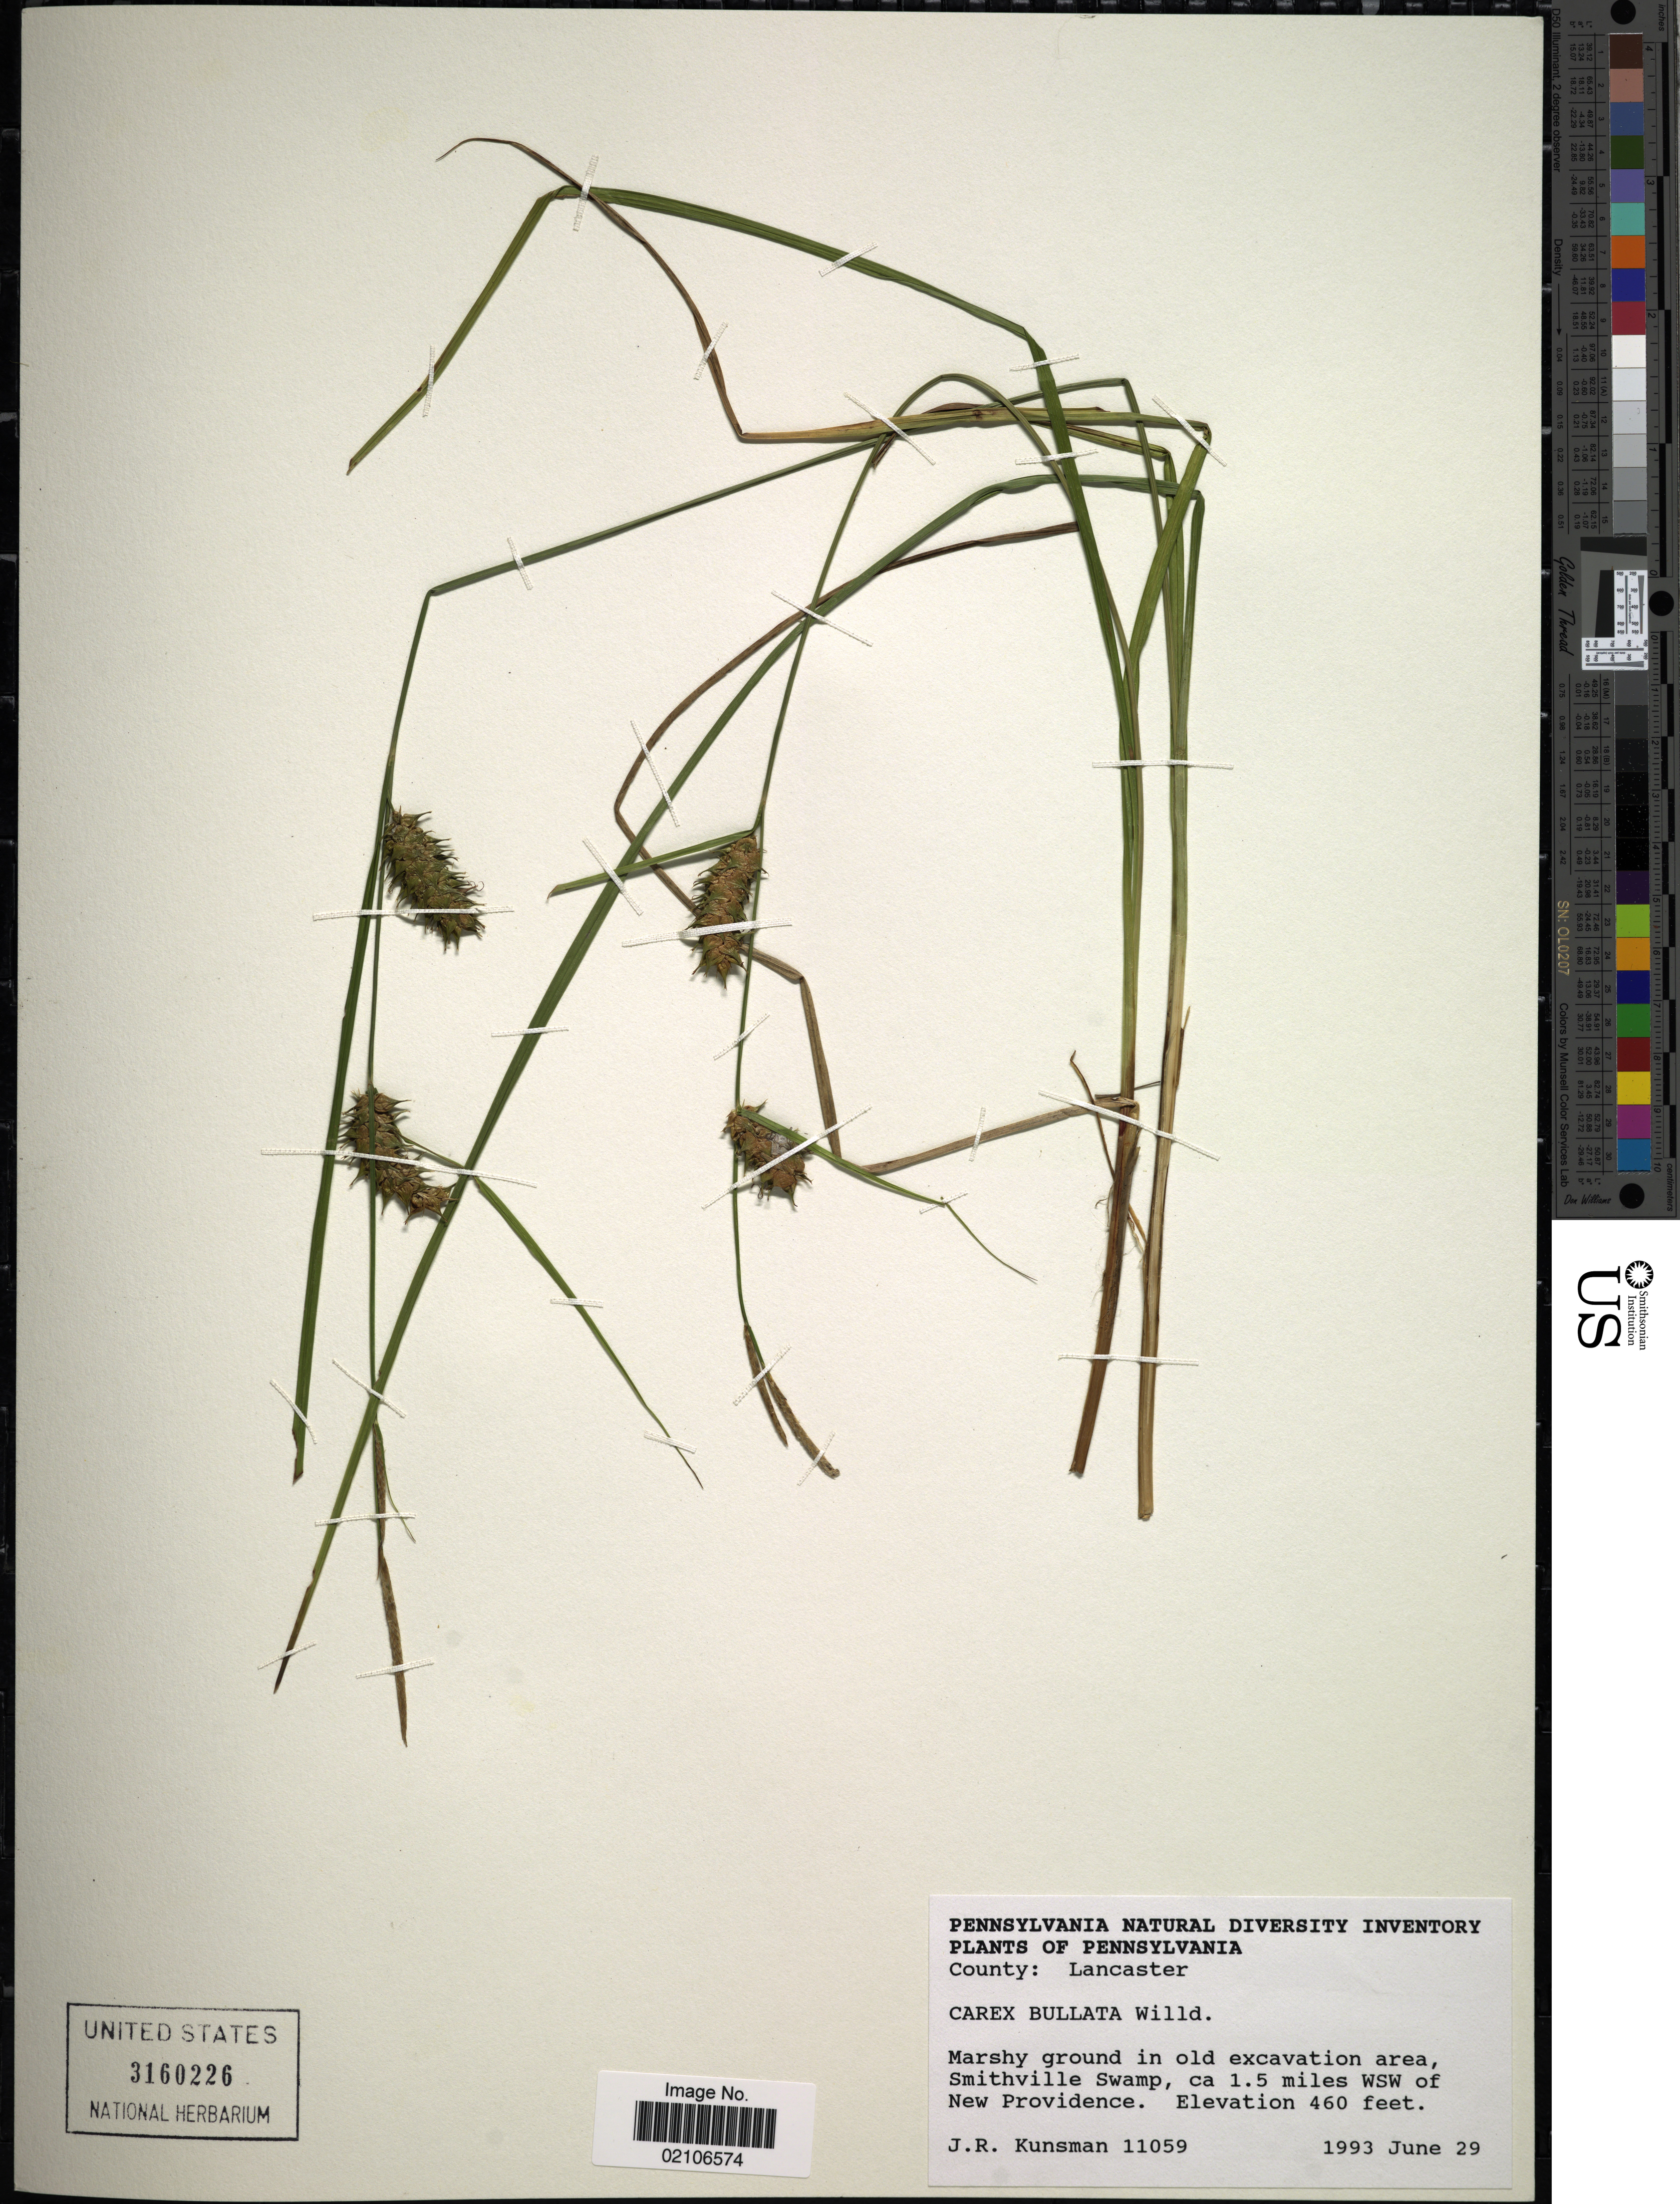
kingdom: Plantae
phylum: Tracheophyta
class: Liliopsida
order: Poales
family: Cyperaceae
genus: Carex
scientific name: Carex bullata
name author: Schkuhr ex Willd.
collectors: J. Kunsman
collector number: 11059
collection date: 1993-06-29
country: United States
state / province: Pennsylvania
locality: County: Lancaster, Marshy ground in old excavation area, Smithville Swamp, ca 1.5 miles WSW of New Providence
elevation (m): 140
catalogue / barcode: US 3160226